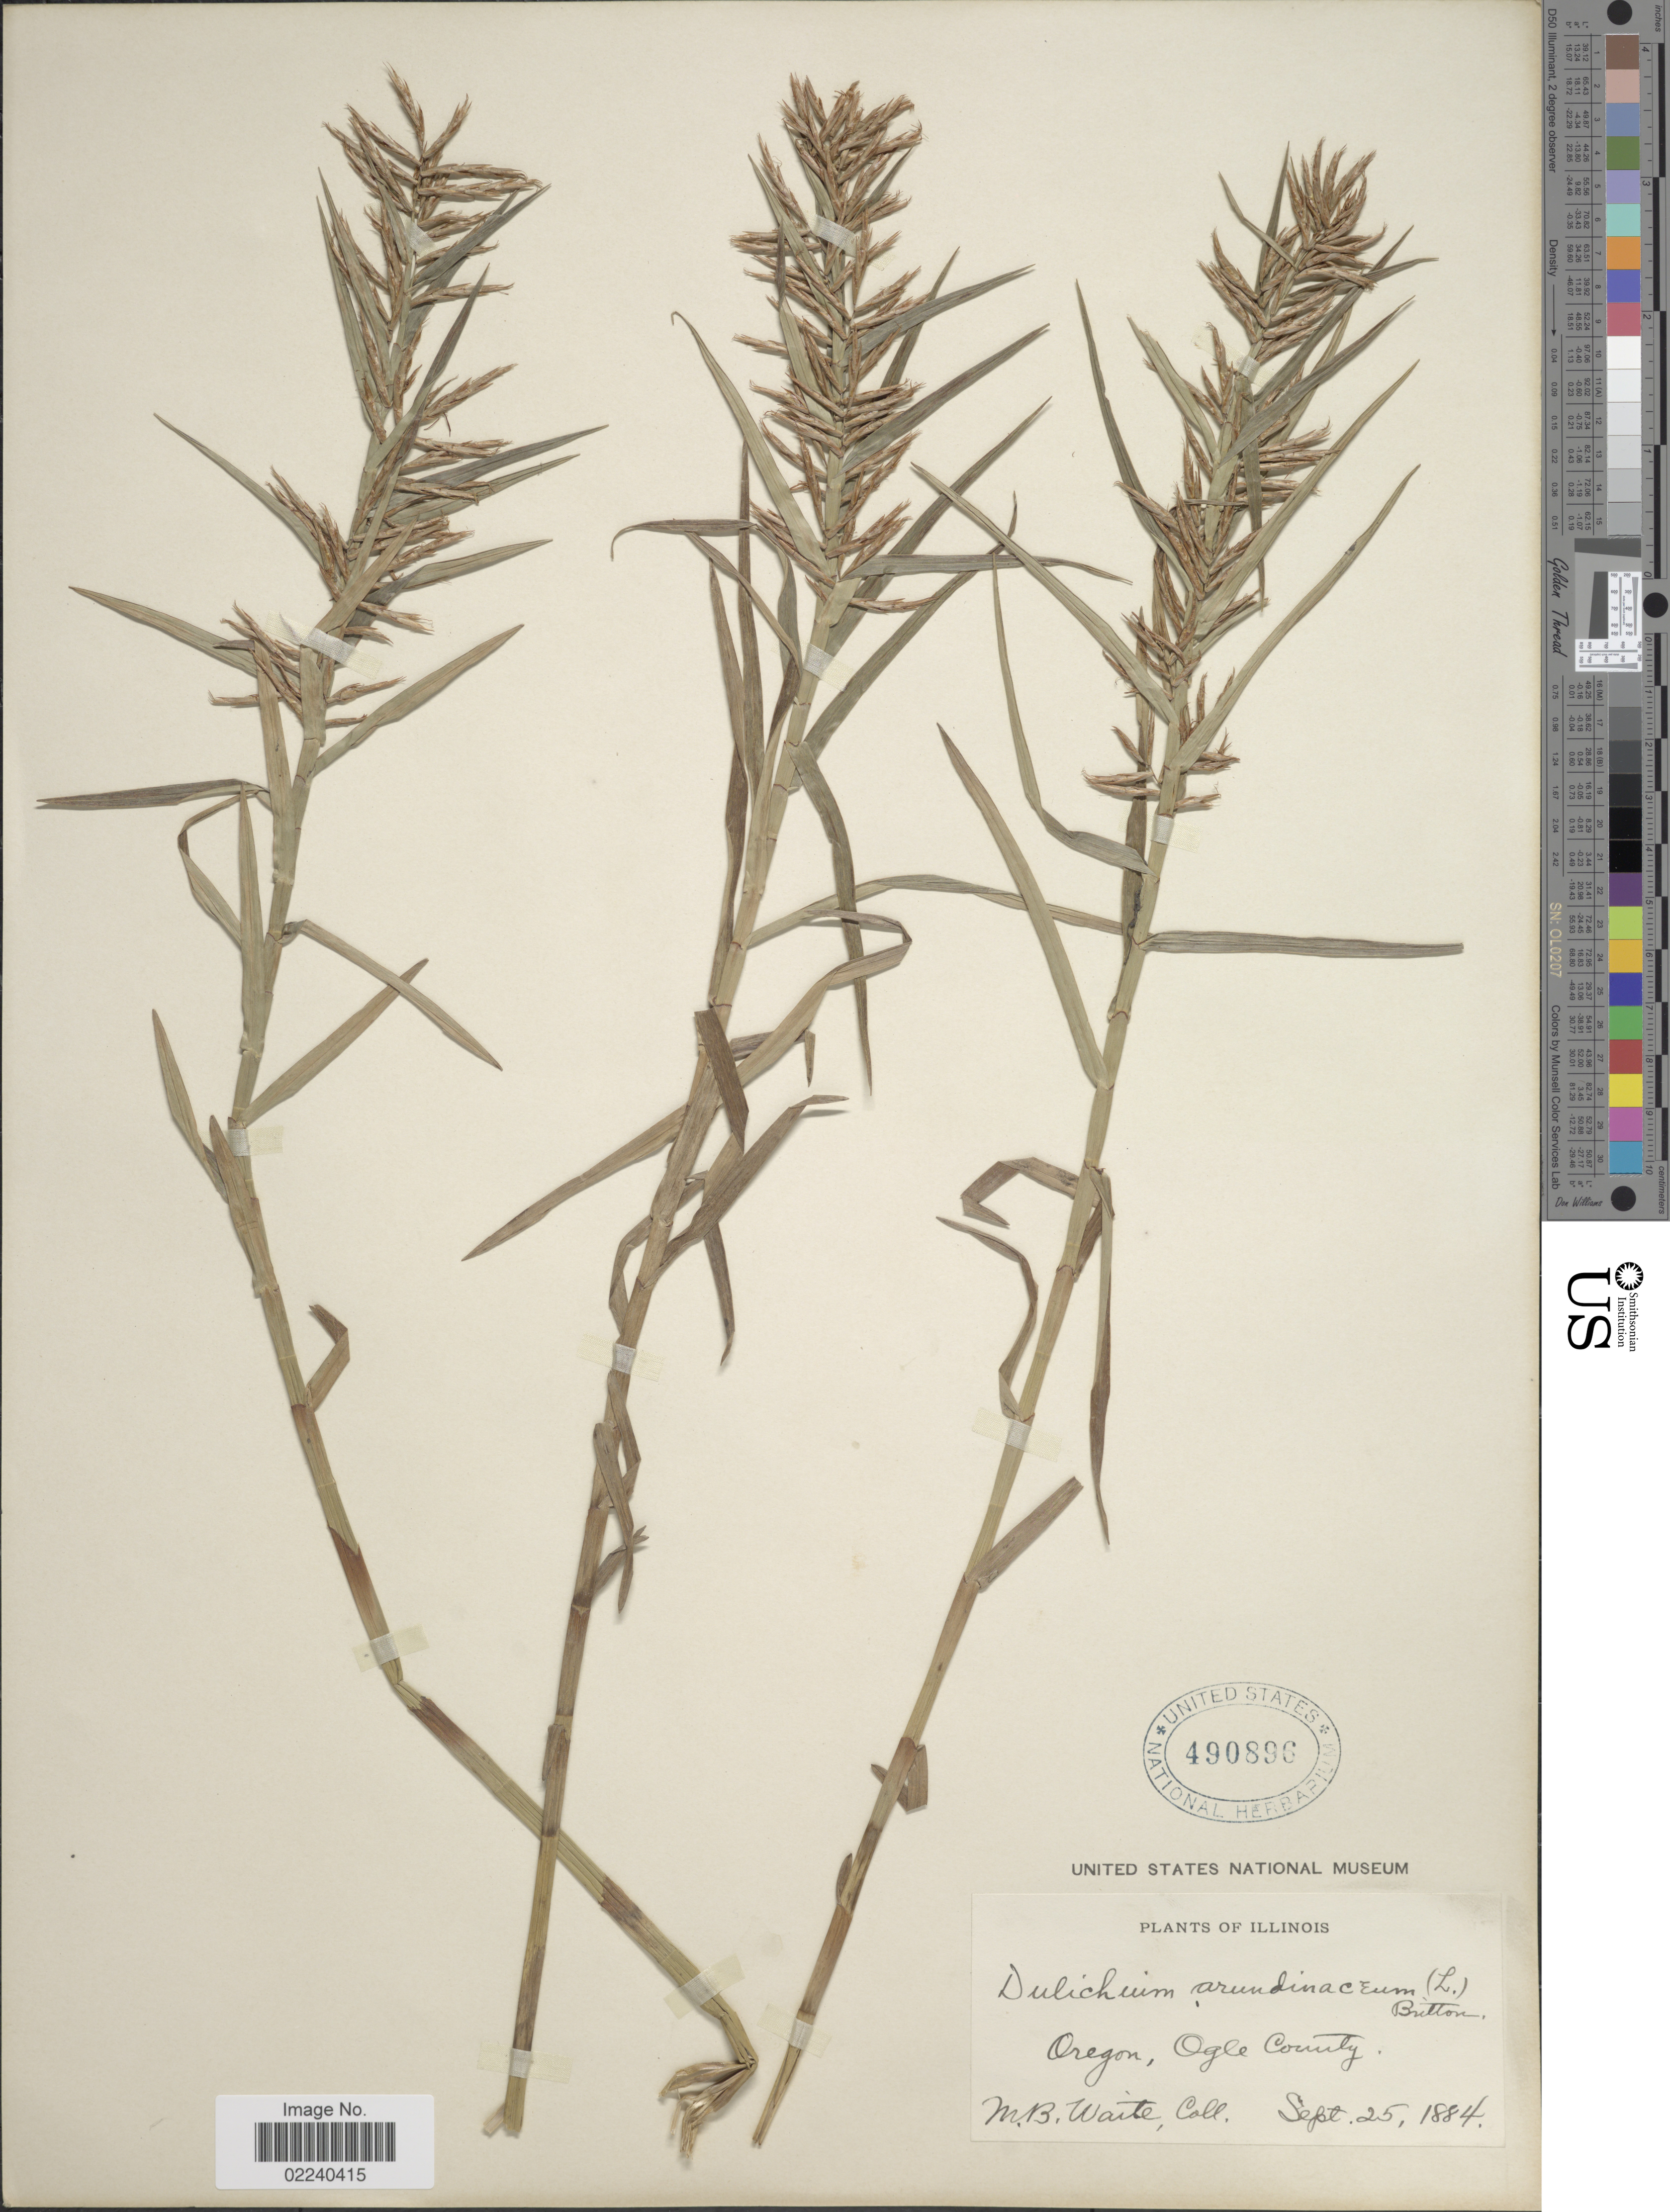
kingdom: Plantae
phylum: Tracheophyta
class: Liliopsida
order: Poales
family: Cyperaceae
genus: Dulichium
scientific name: Dulichium arundinaceum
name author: (L.) Britton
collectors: M. B. Waite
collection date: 1884-09-25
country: United States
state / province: Illinois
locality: Oregon, Ogle County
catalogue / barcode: US 490896